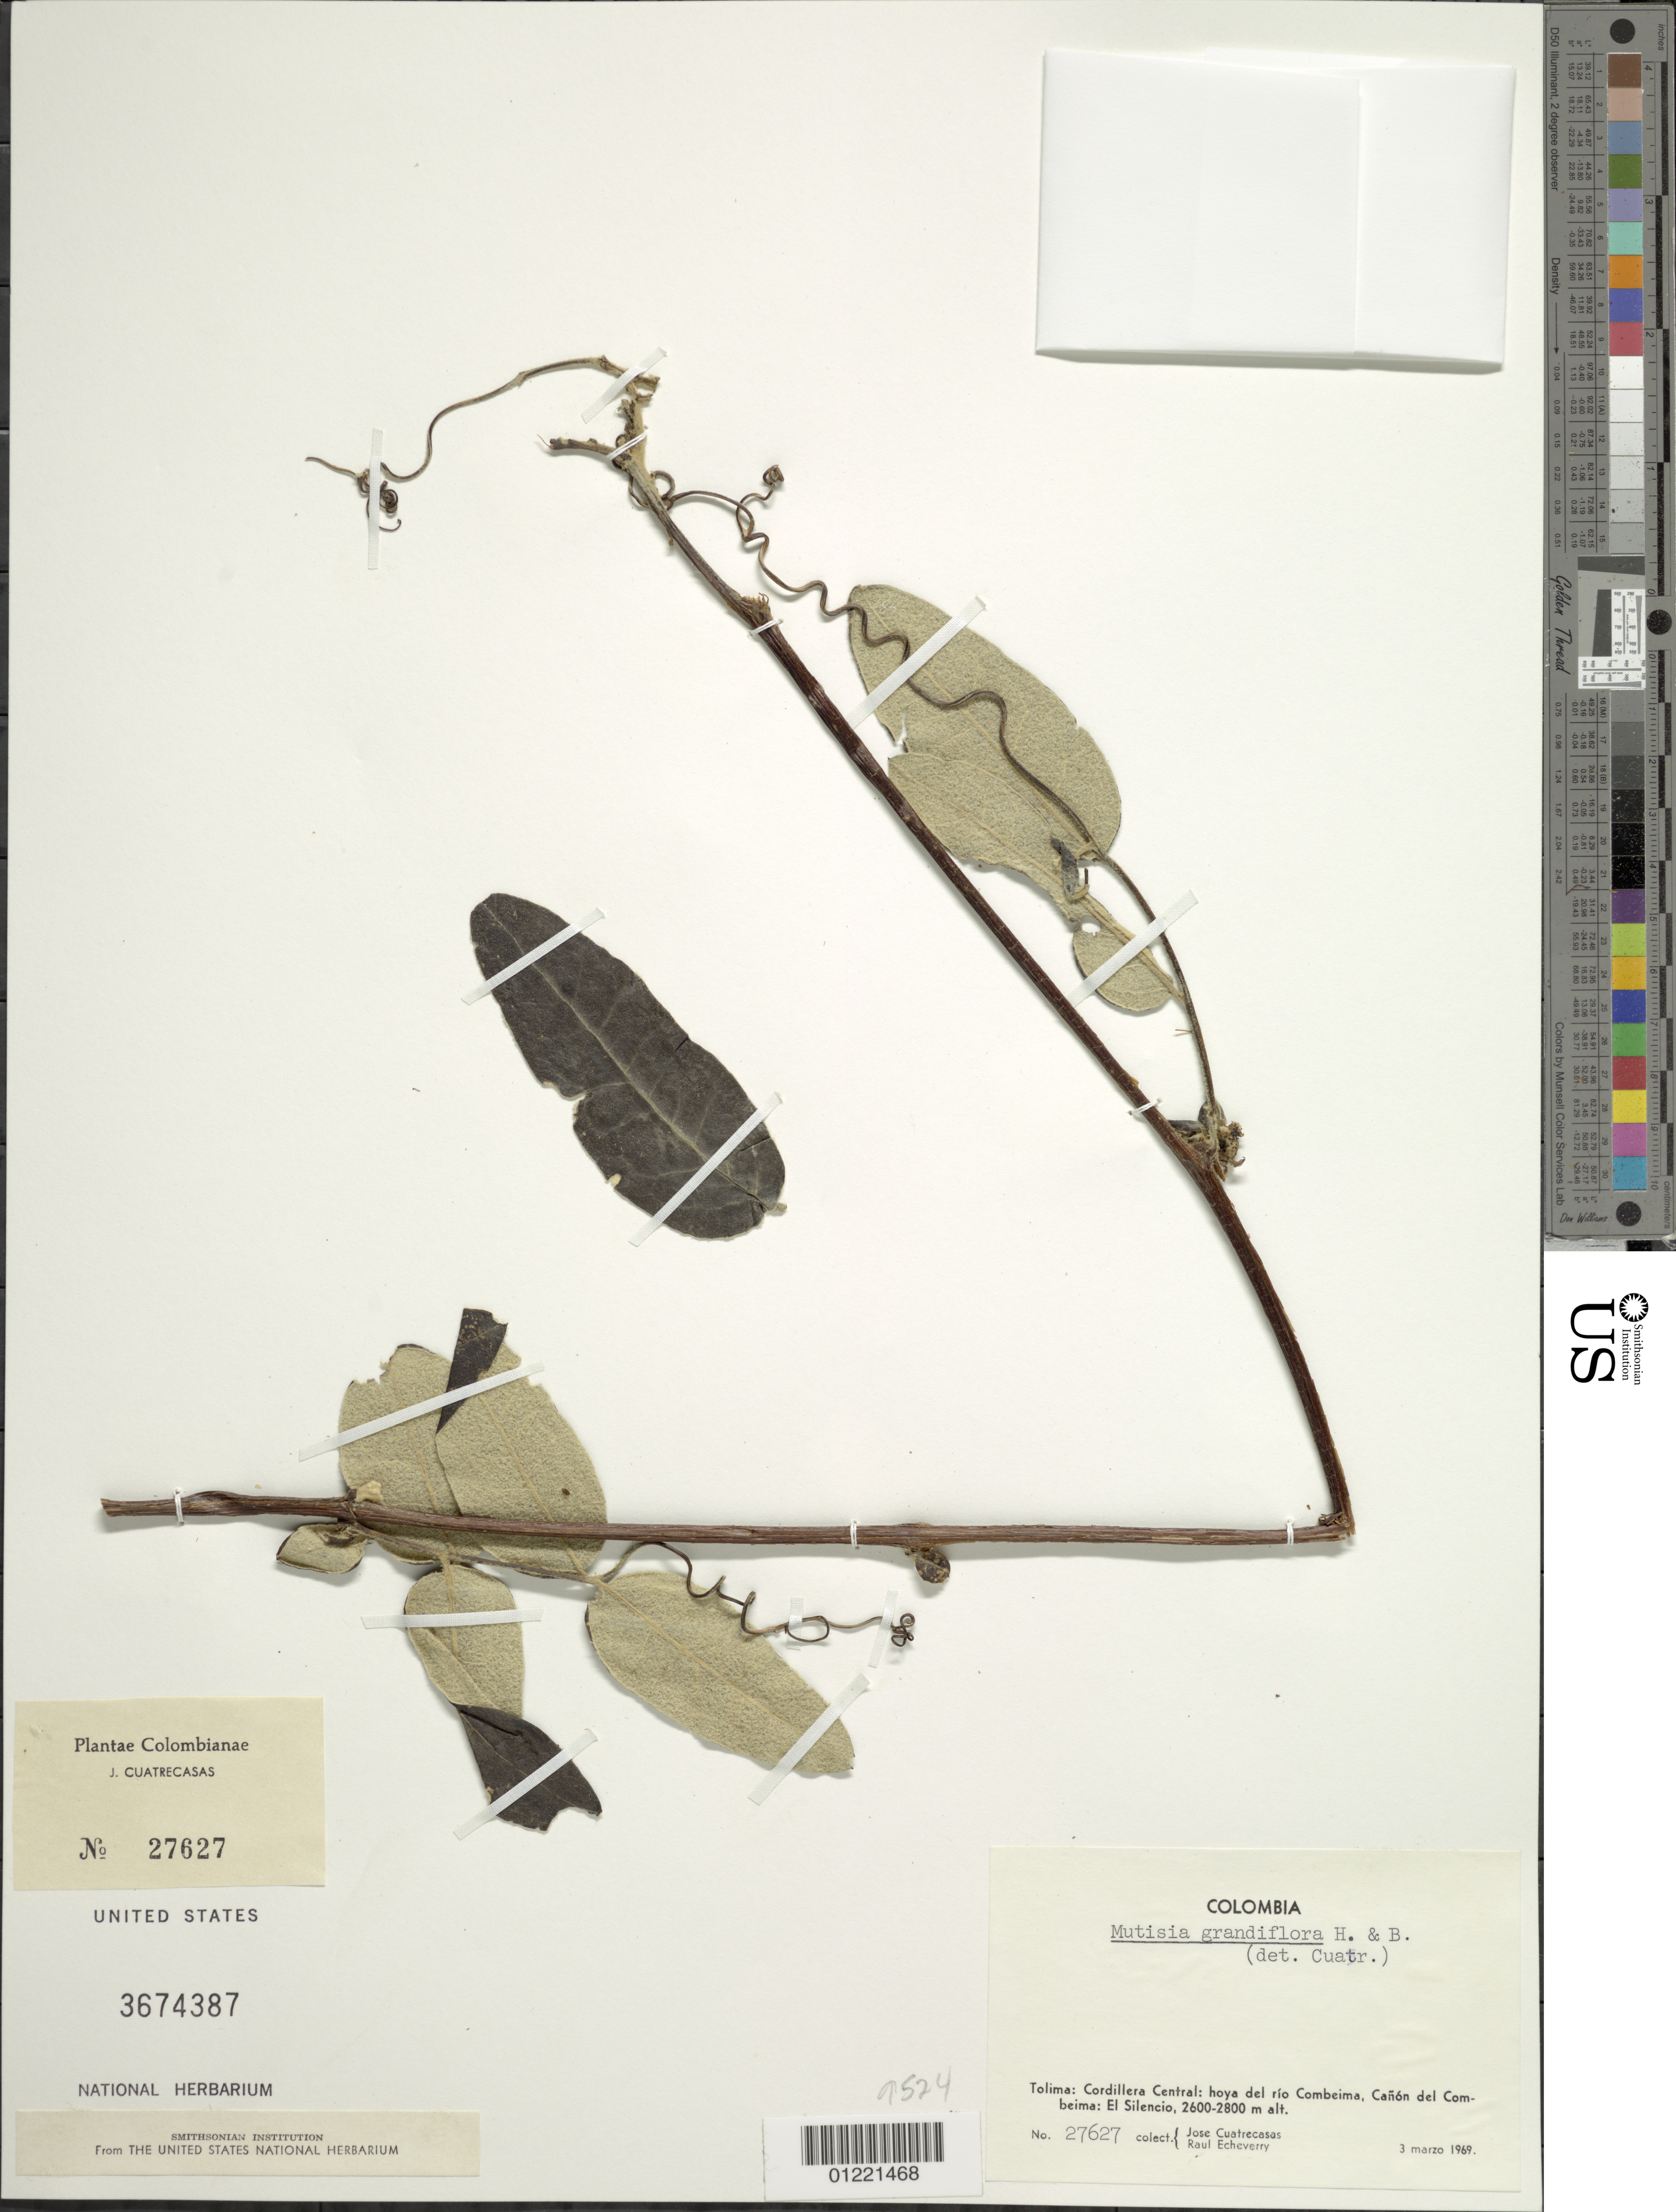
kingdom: Plantae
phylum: Tracheophyta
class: Magnoliopsida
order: Asterales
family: Asteraceae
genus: Mutisia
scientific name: Mutisia grandiflora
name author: Humb. & Bonpl.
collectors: J. Cuatrecasas & R. Echeverry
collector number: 27627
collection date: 1969-03-03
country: Colombia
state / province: Tolima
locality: Cordillera Central: hoya del río Combeima, Cañón del Combeima: El Silencio.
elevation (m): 2600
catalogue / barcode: US 3674387